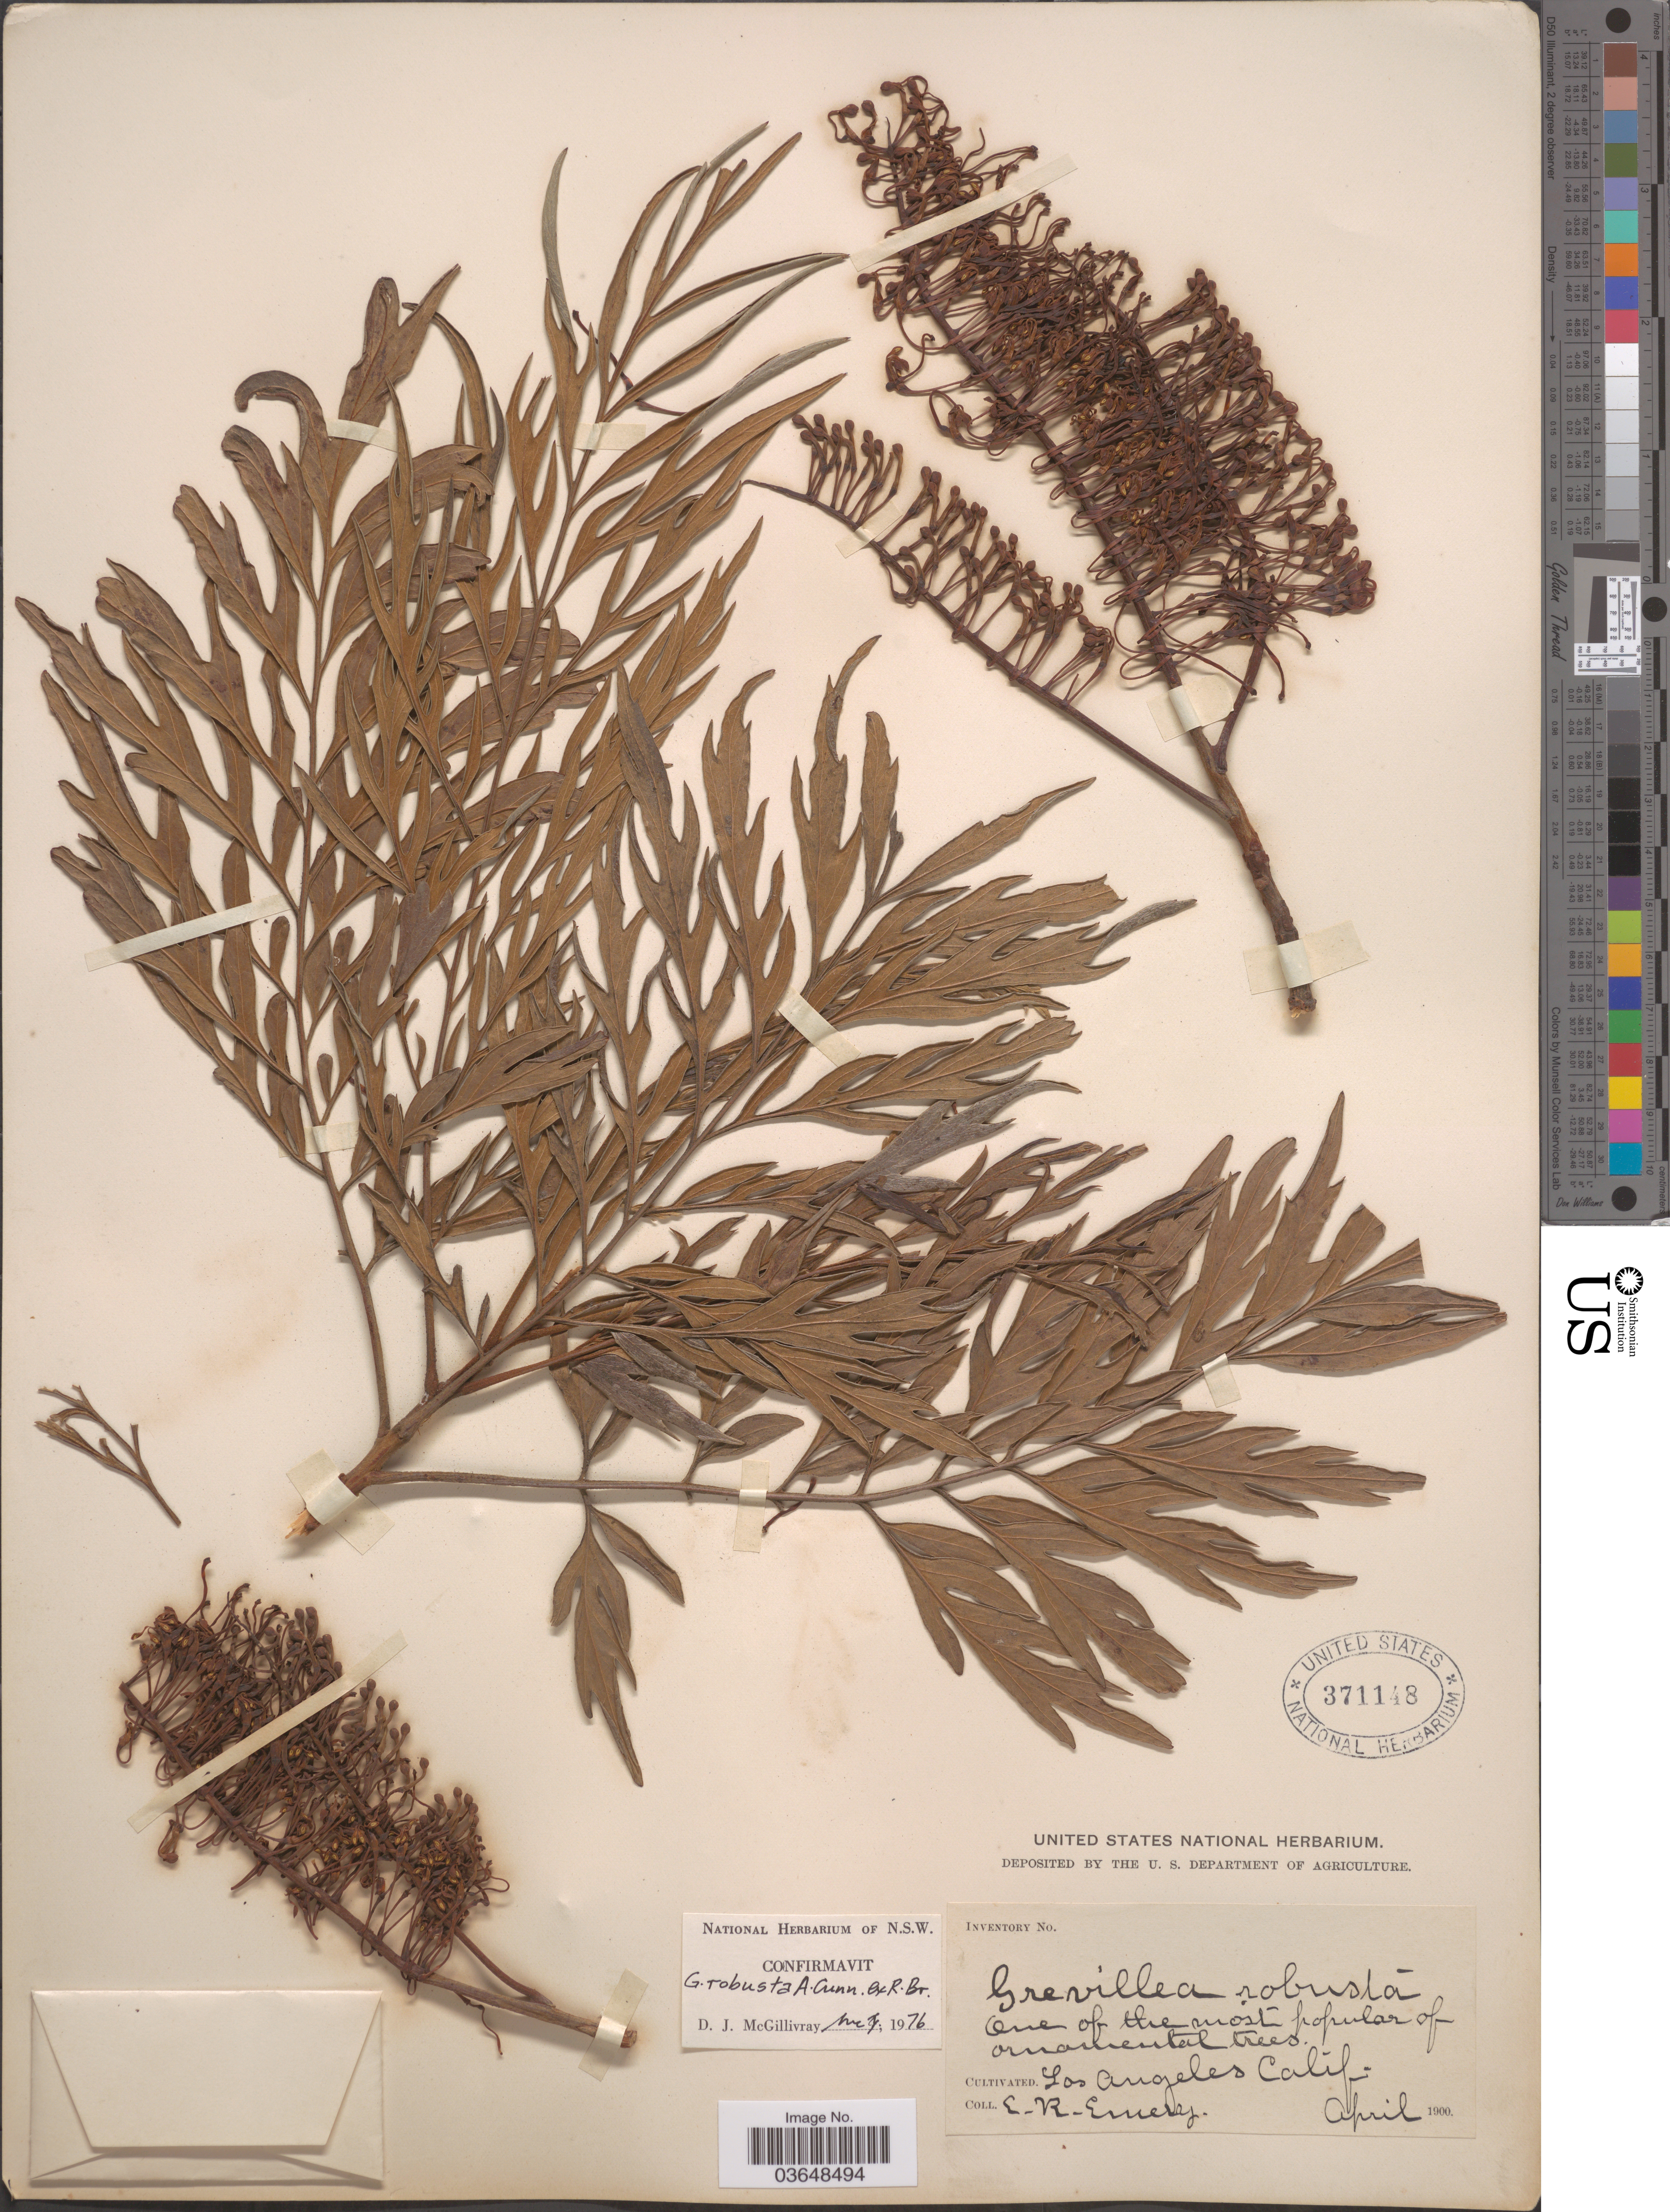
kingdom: Plantae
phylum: Tracheophyta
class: Magnoliopsida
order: Proteales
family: Proteaceae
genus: Grevillea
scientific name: Grevillea robusta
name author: A. Cunn.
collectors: E. Emery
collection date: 1900-04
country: United States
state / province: California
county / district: Los Angeles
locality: Los Angeles.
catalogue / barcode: US 371148